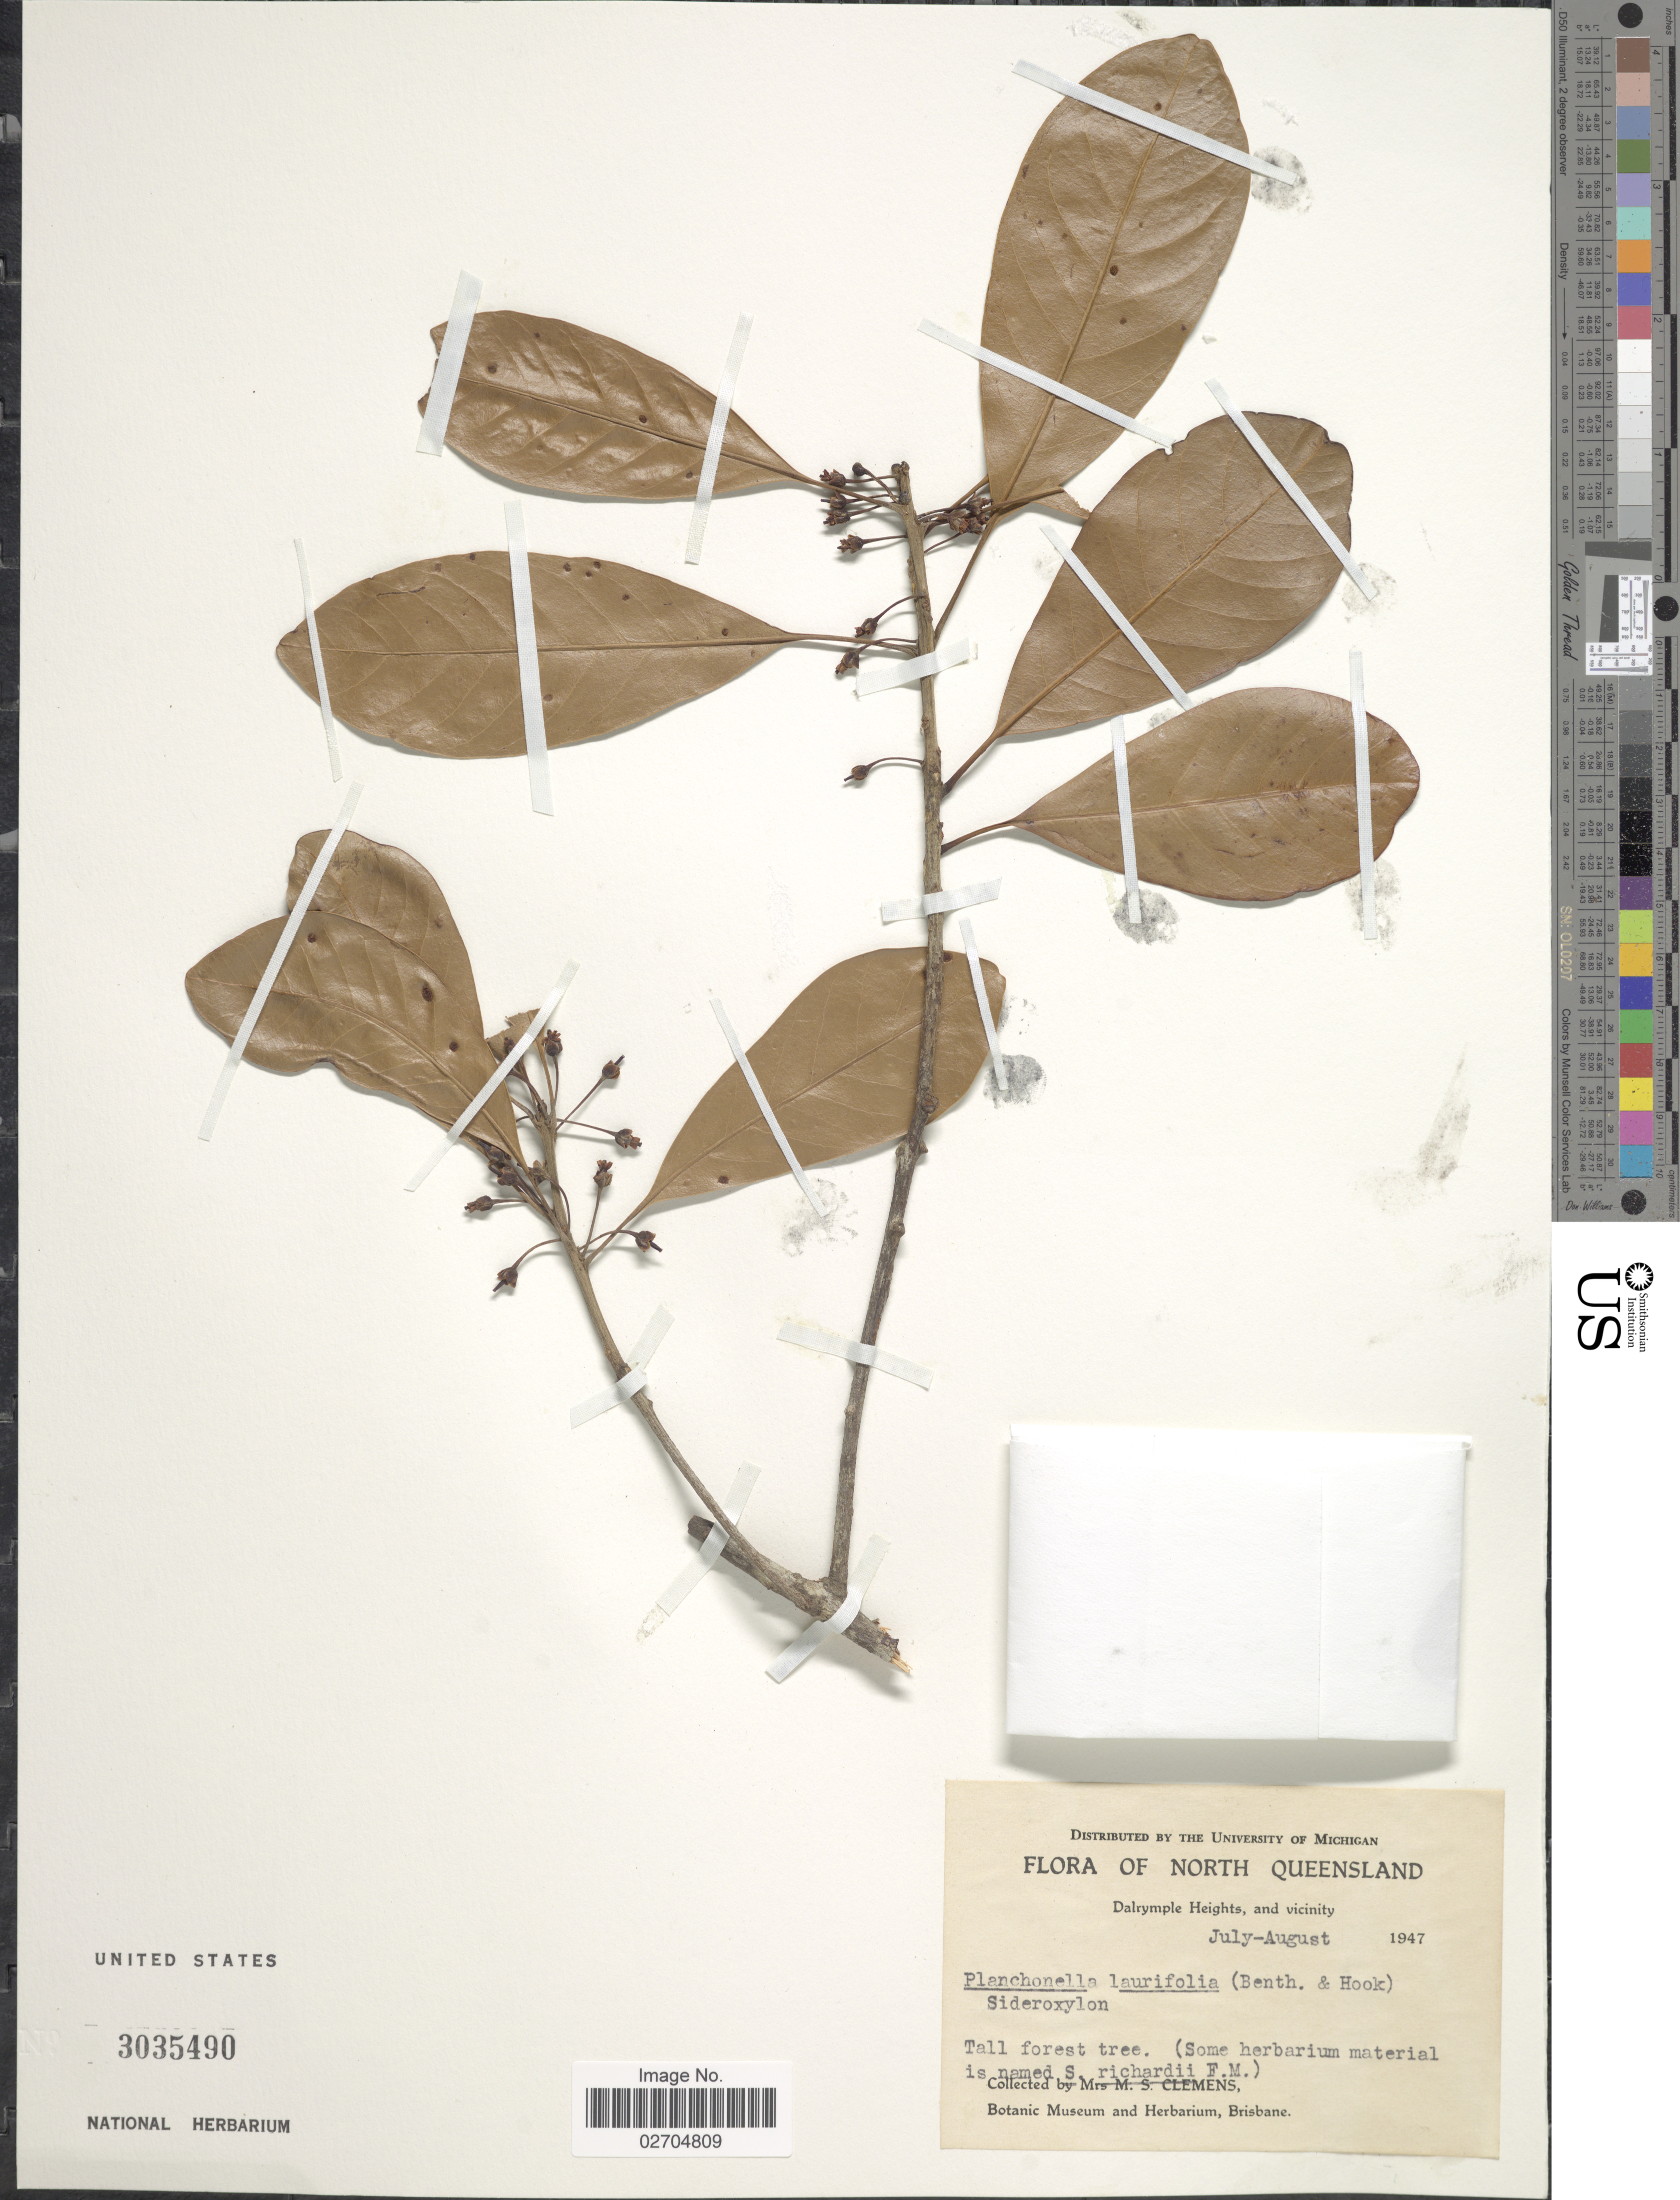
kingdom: Plantae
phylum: Tracheophyta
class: Magnoliopsida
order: Ericales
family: Sapotaceae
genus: Planchonella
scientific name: Planchonella obovata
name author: (R. Br.) Pierre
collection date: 1947-07/1947-08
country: Australia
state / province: Queensland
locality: North Queensland. Dalrymple Heights, and vicinity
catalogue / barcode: US 3035490